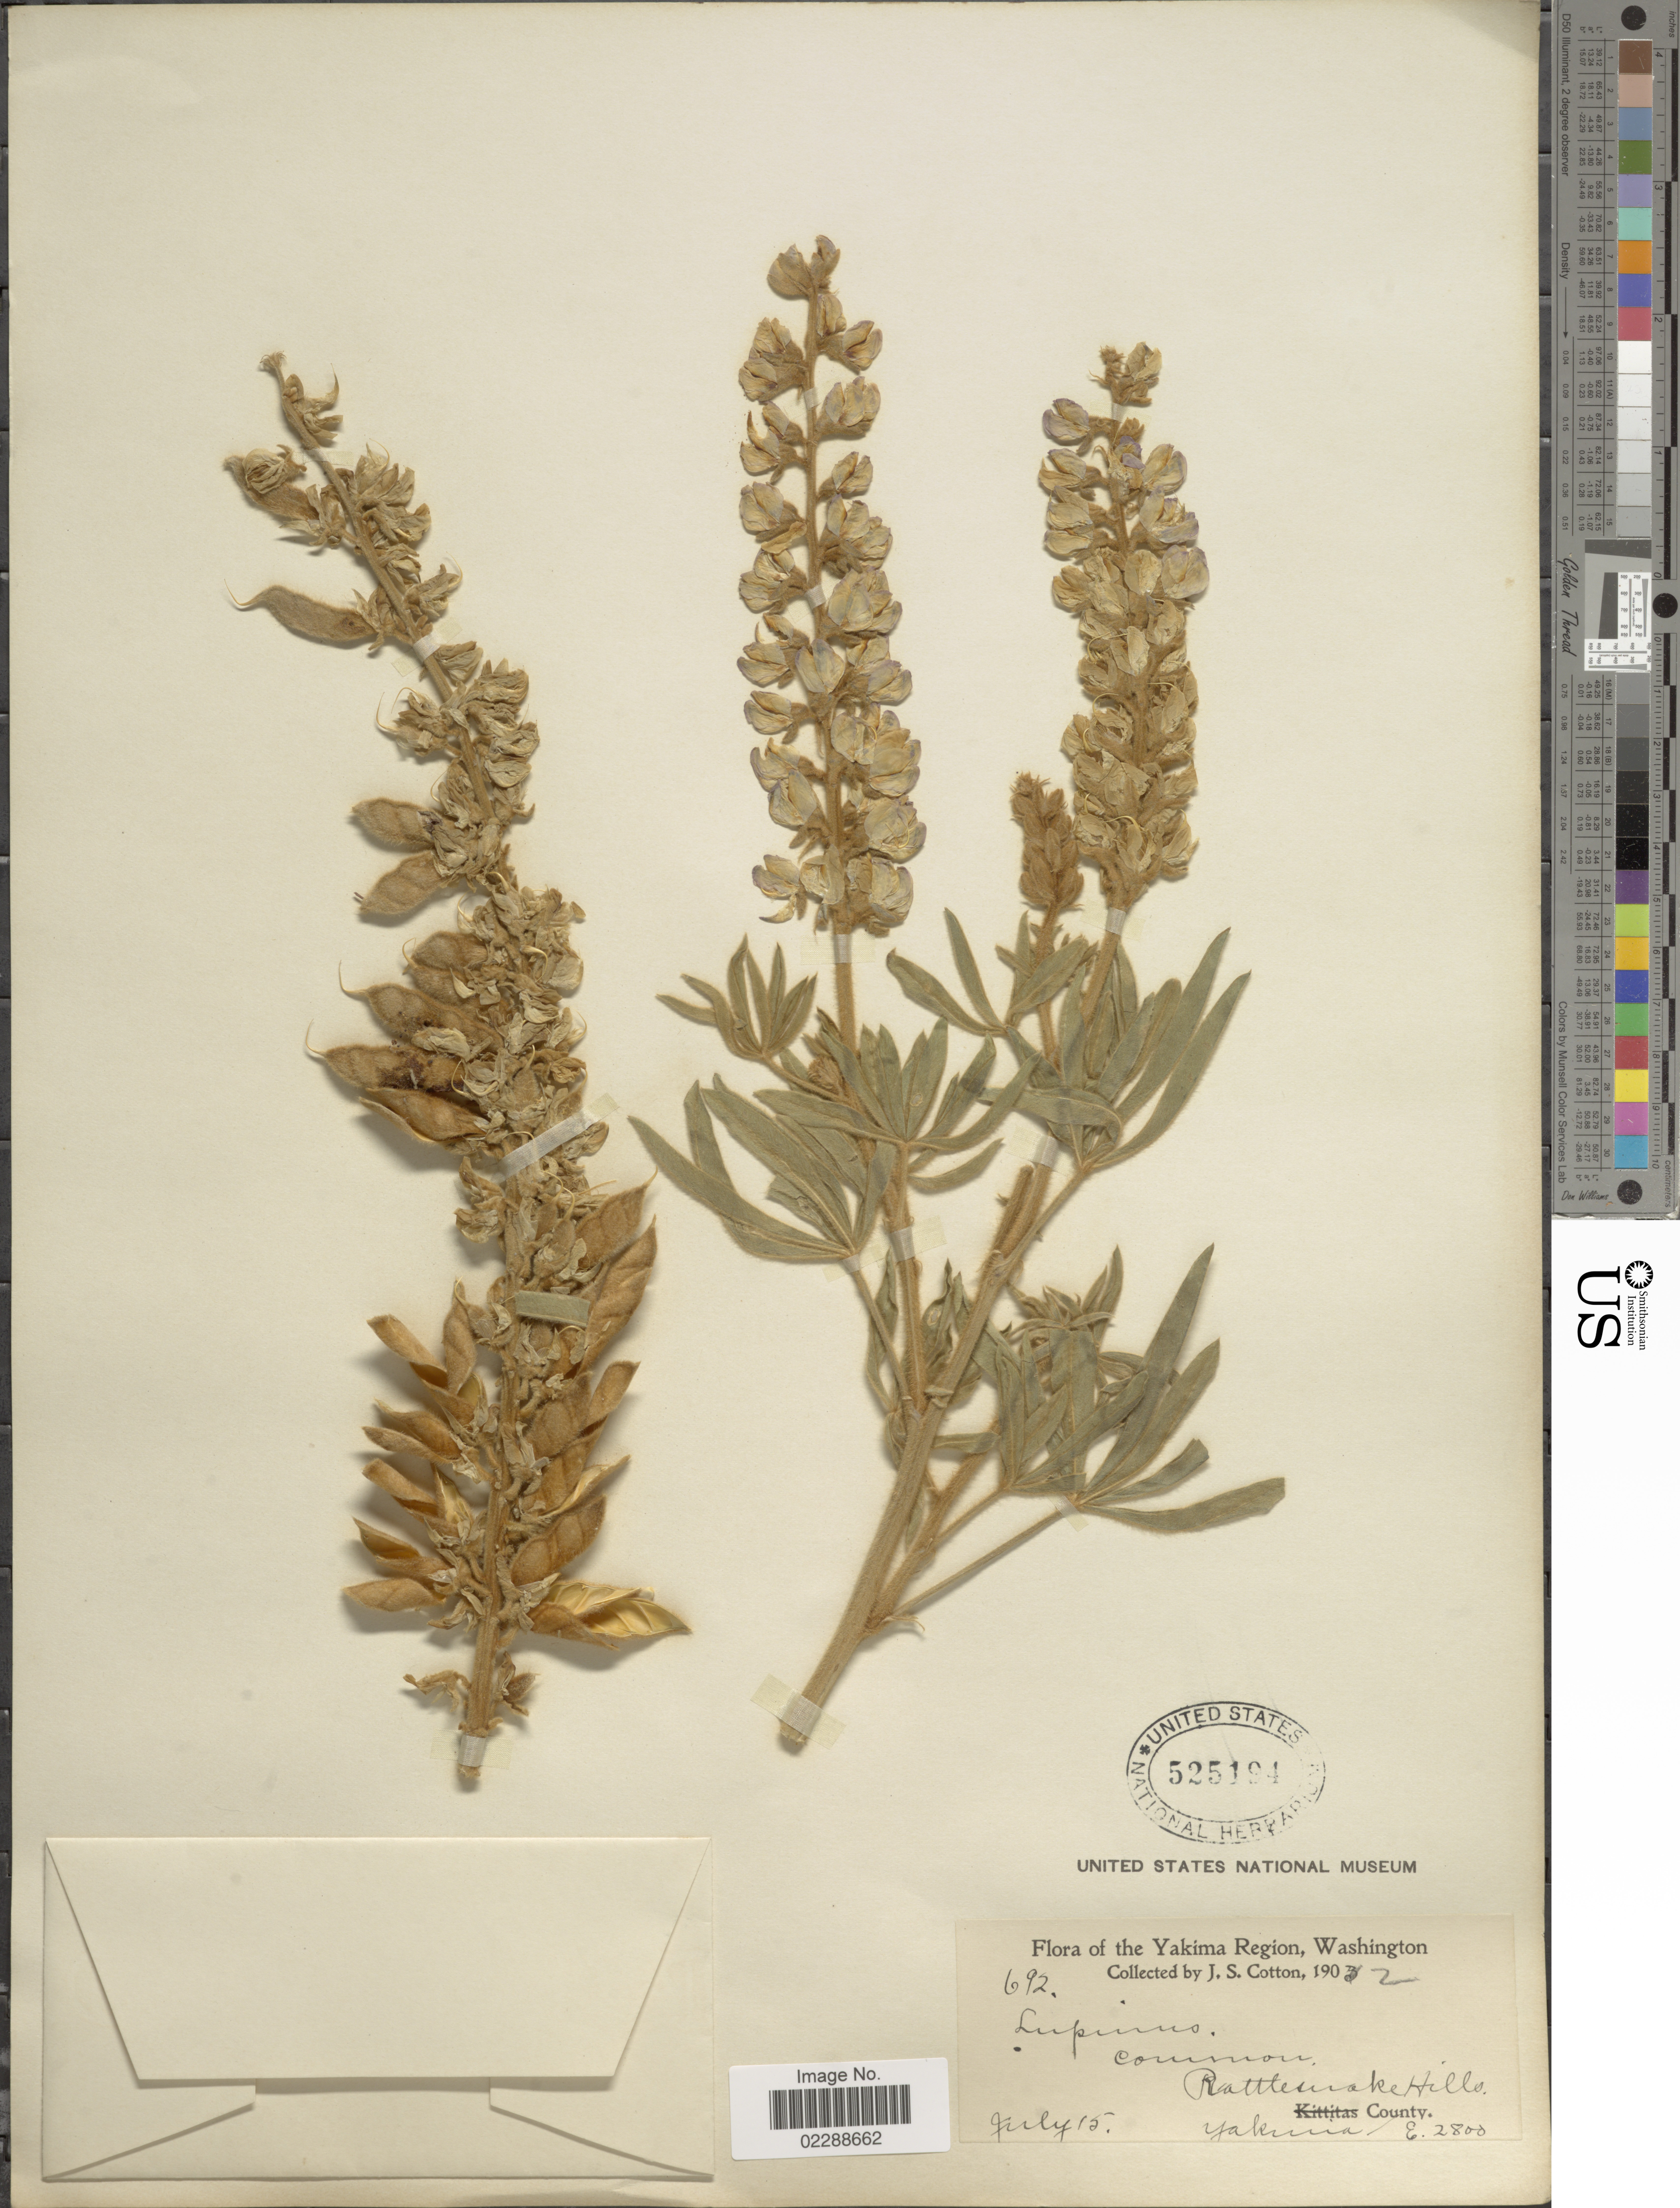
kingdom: Plantae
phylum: Tracheophyta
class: Magnoliopsida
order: Fabales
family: Fabaceae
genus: Lupinus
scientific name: Lupinus sp.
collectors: J. S. Cotton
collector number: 692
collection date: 1902-07-15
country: United States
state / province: Washington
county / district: Yakima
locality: The Yakima Region, Washington, Common Rattkesnake Hills, Yakima County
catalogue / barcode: US 525194